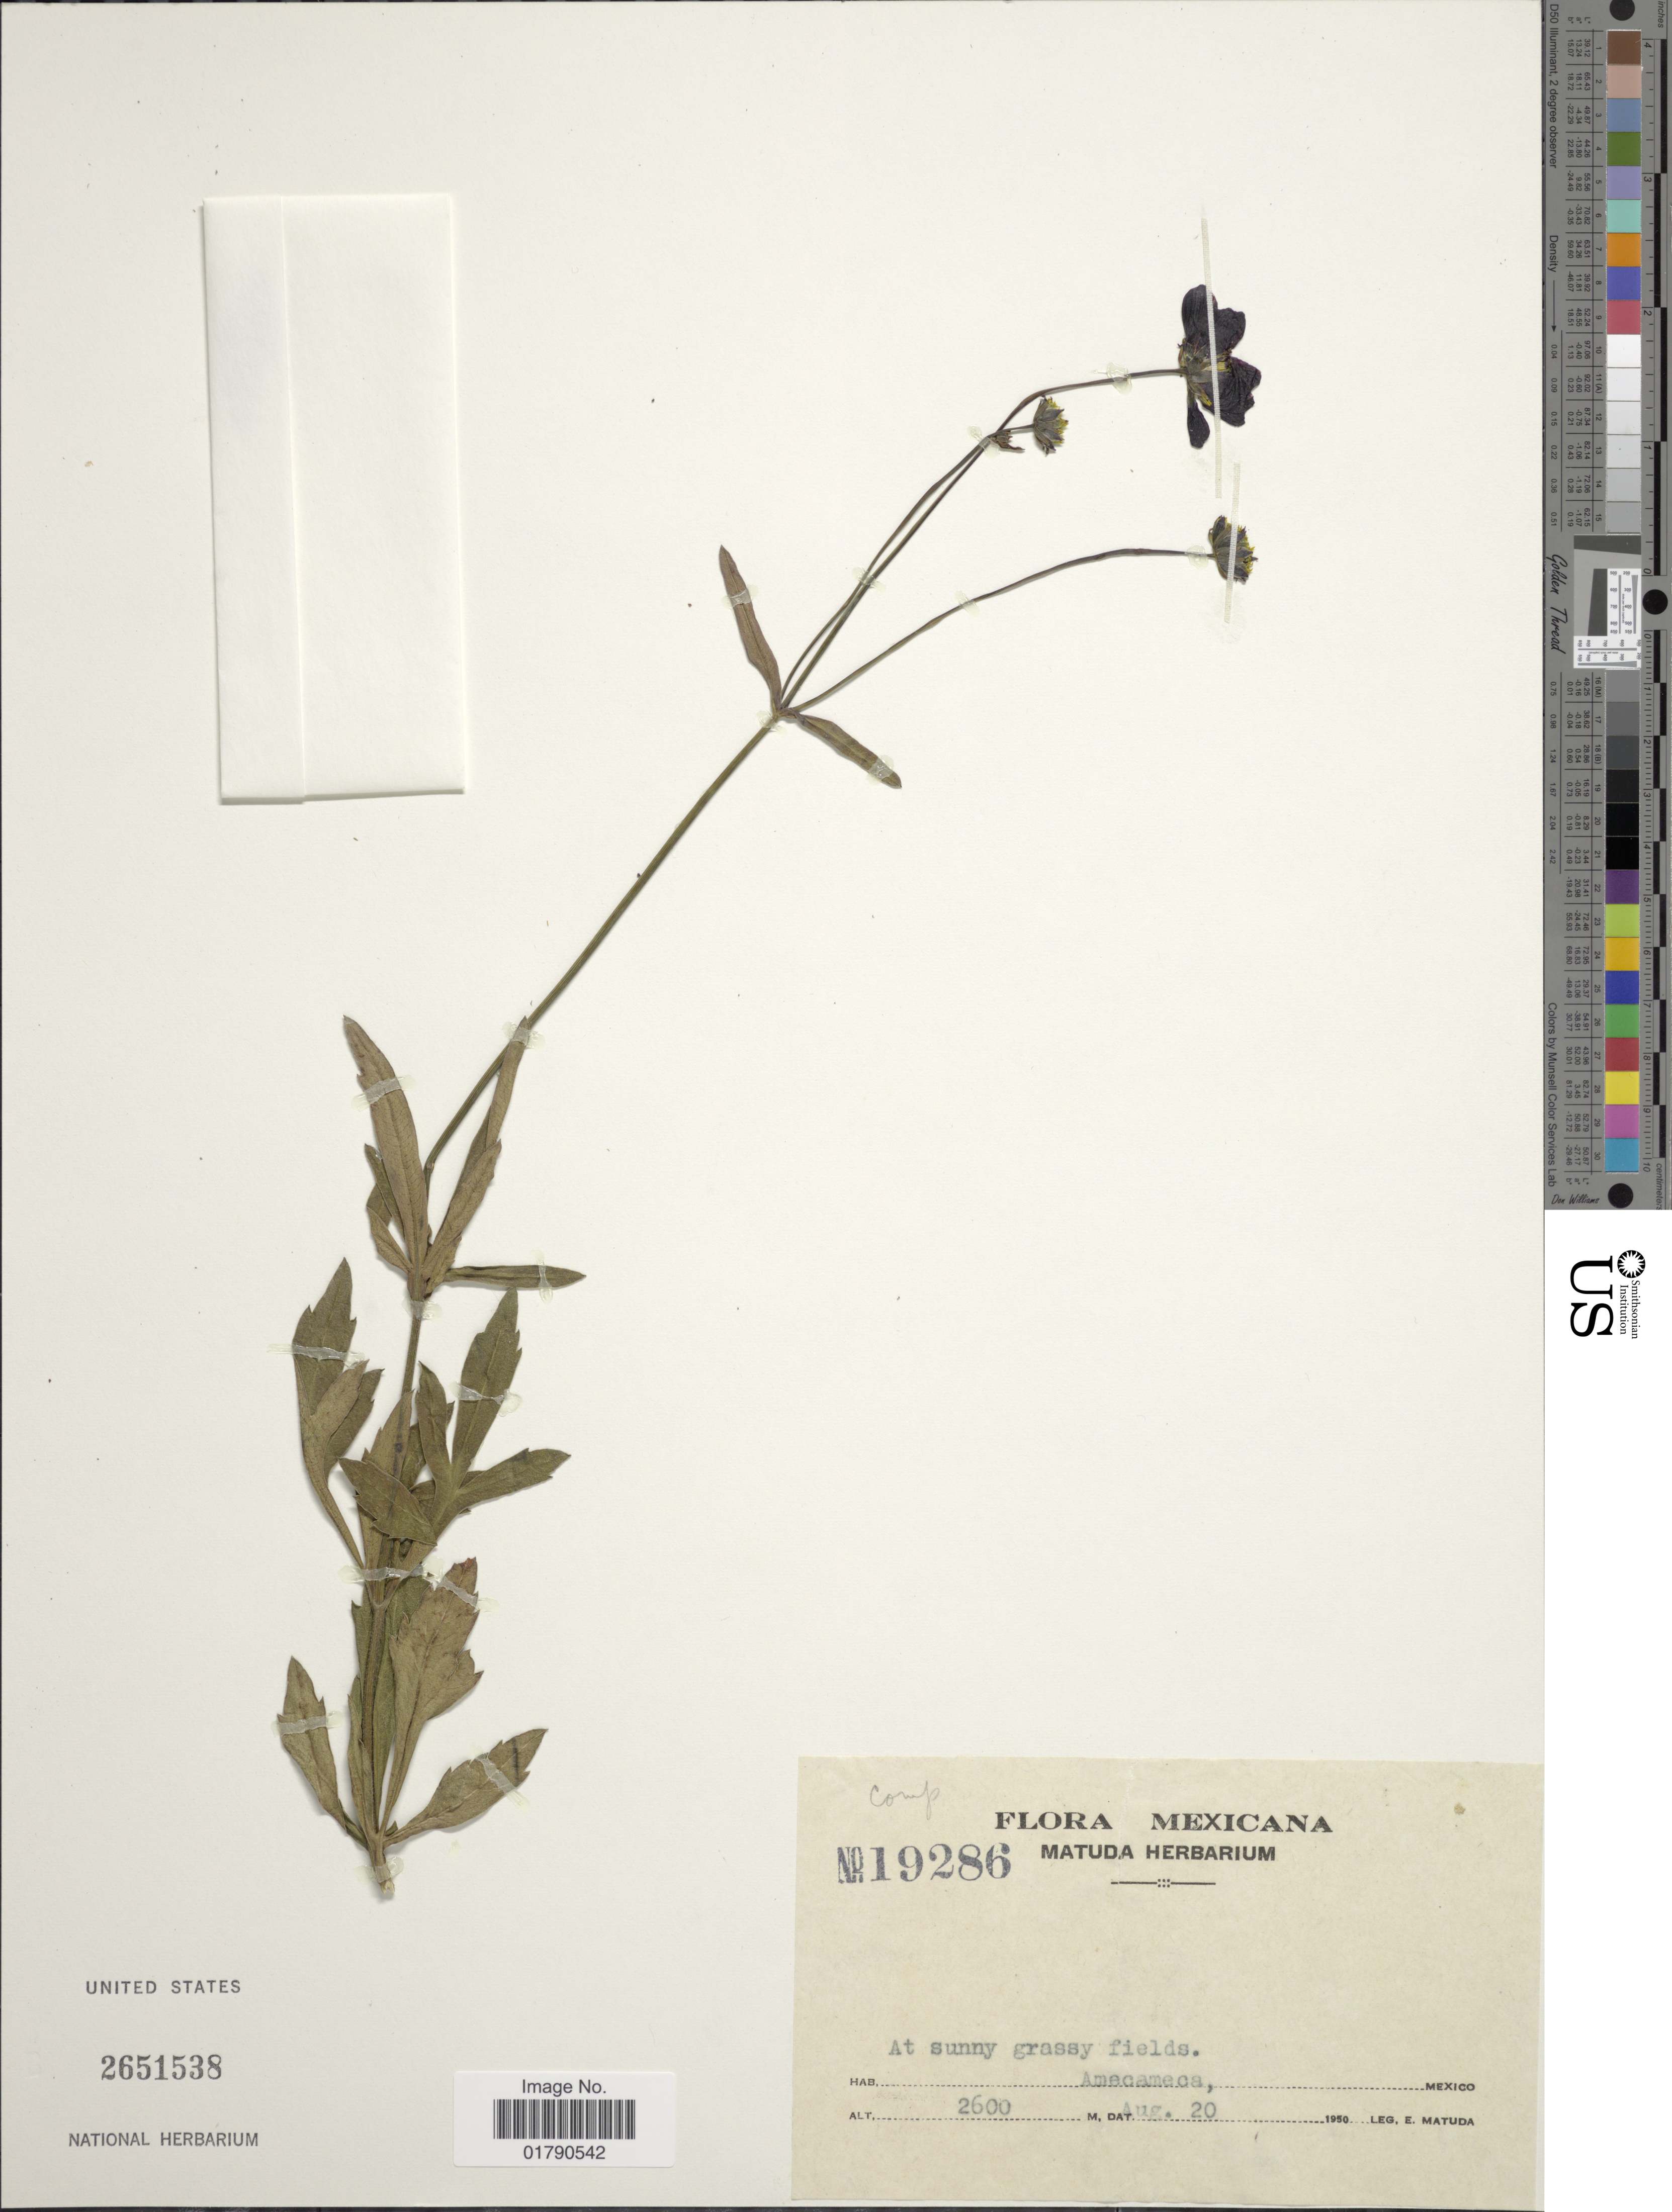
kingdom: Plantae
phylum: Tracheophyta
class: Magnoliopsida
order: Asterales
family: Asteraceae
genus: Cosmos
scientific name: Cosmos sp.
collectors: E. Matuda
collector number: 19286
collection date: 1950-08-20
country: Mexico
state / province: México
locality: Amecameca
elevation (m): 2600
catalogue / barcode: US 2651538